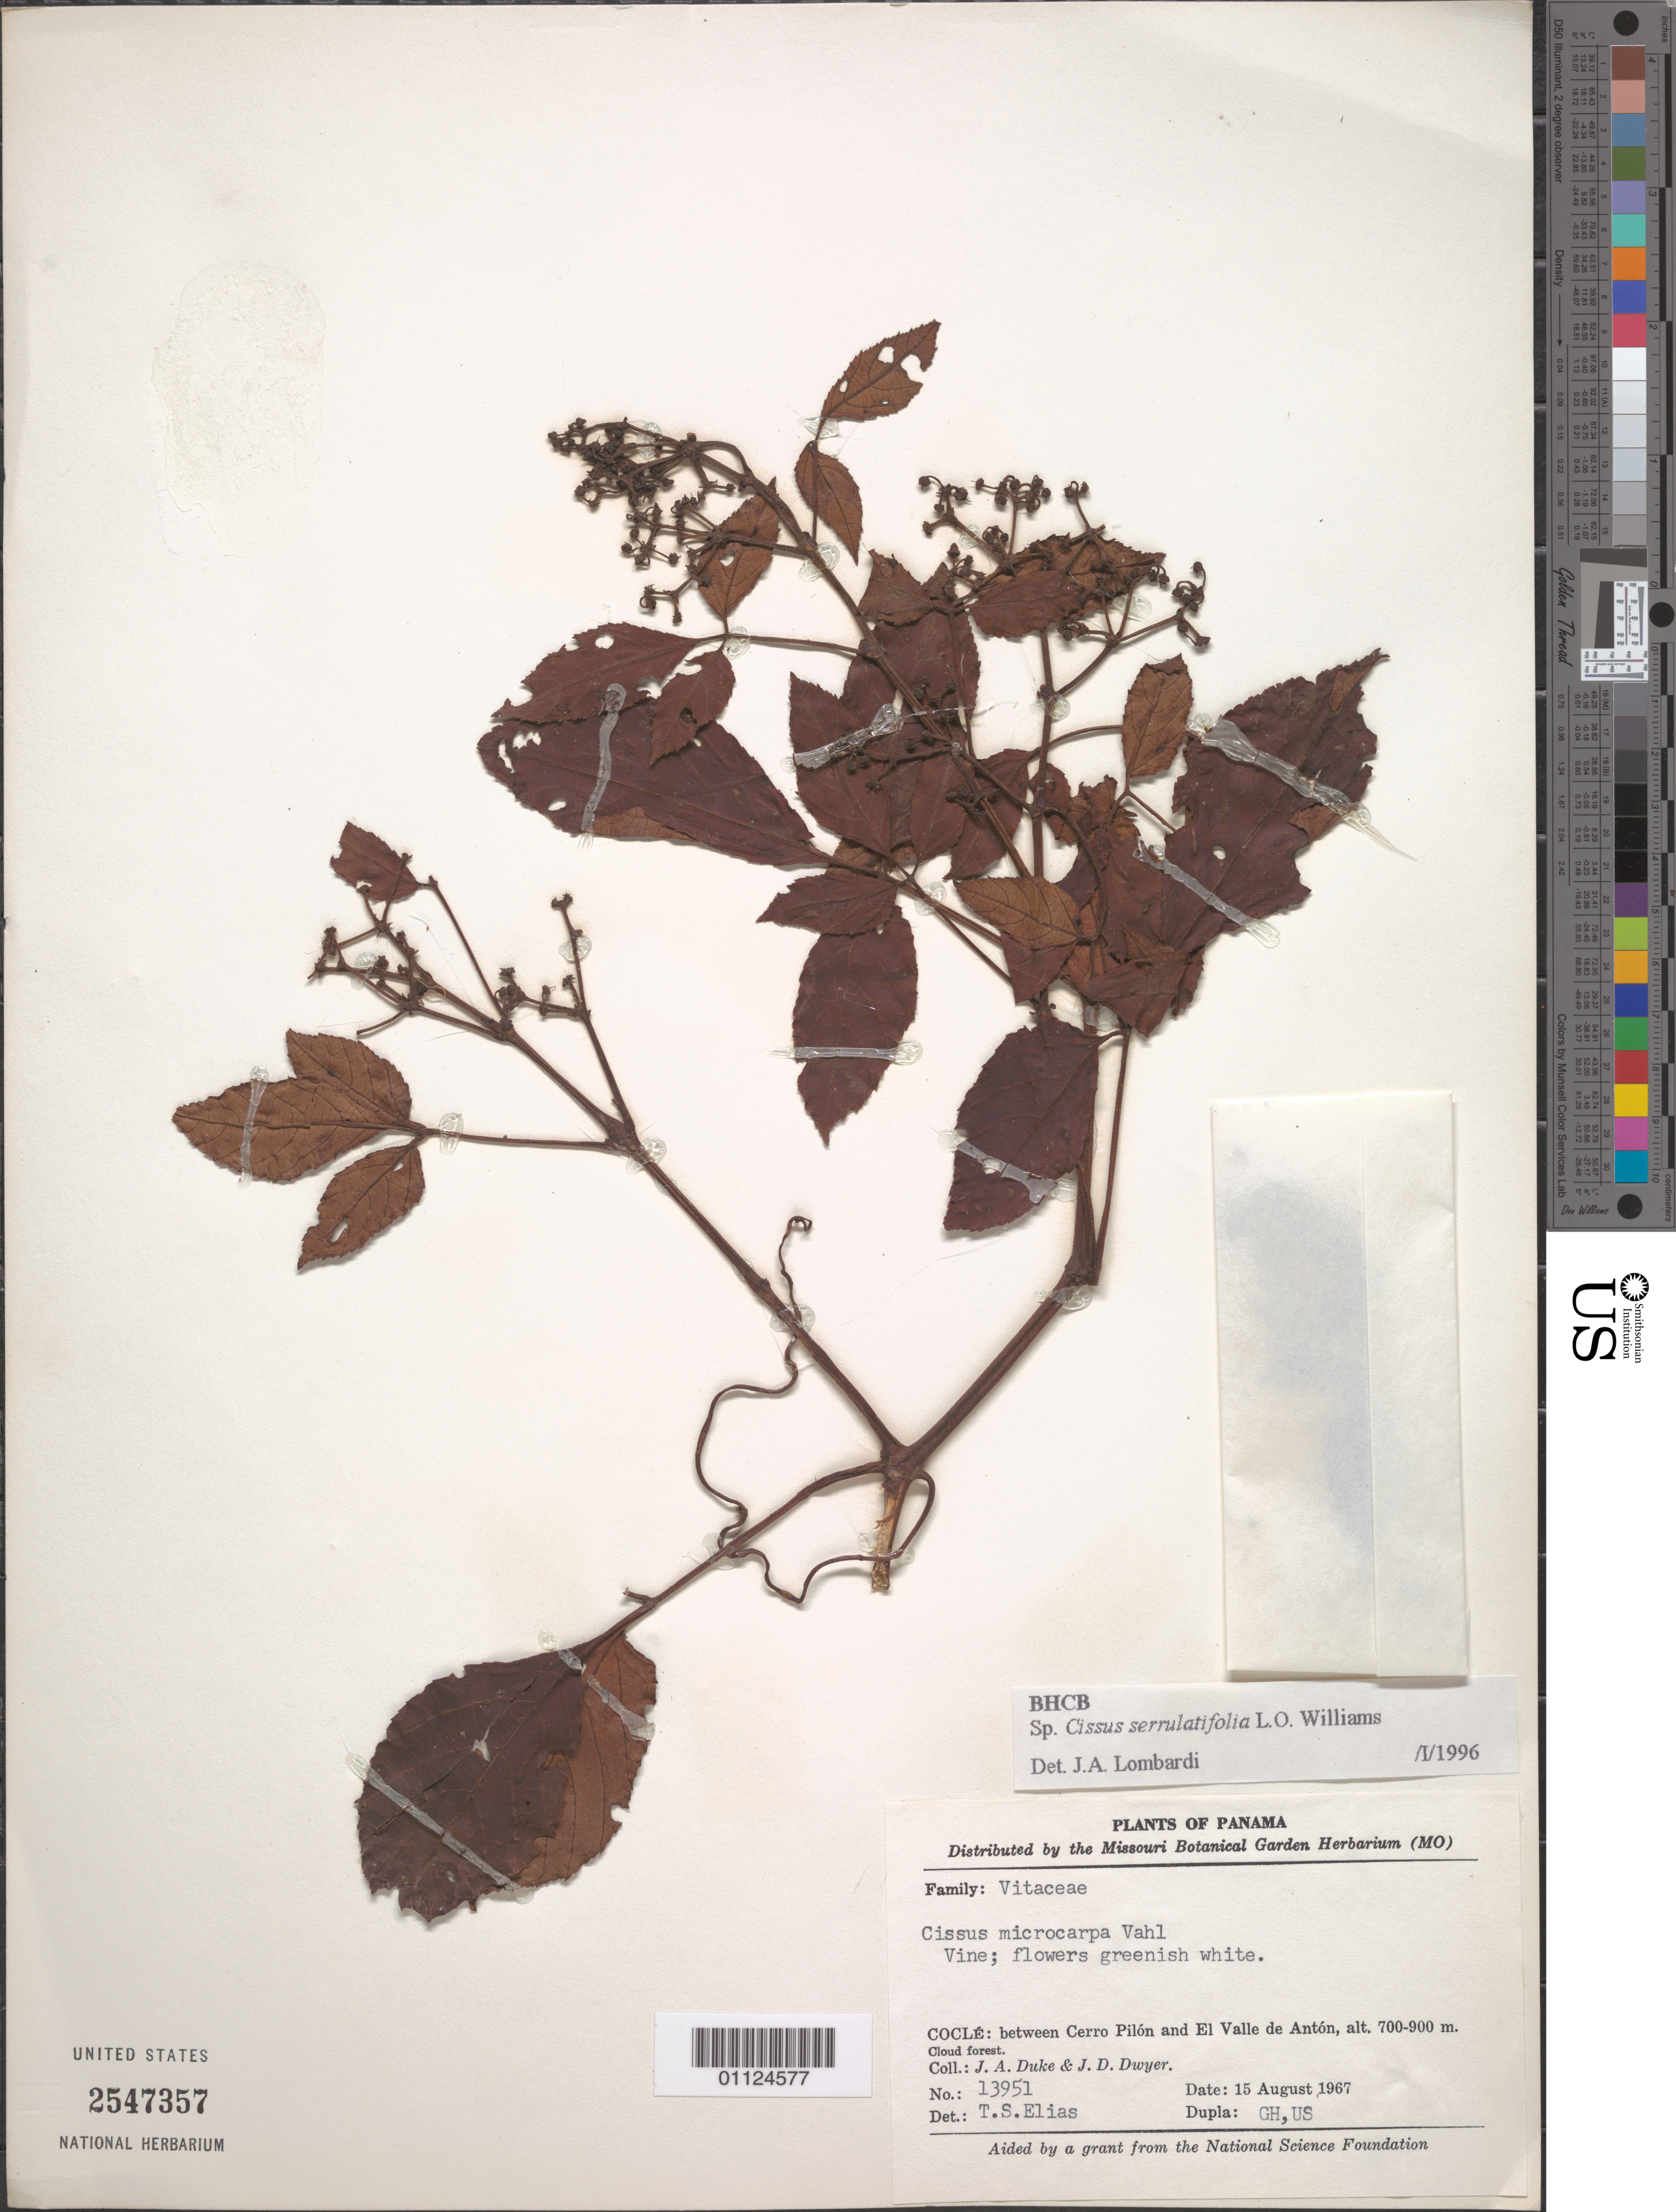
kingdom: Plantae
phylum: Tracheophyta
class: Magnoliopsida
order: Vitales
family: Vitaceae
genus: Cissus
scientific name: Cissus serrulatifolia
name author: L.O. Williams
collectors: J. A. Duke & J. D. Dwyer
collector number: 13951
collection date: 1967-08-15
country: Panama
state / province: Coclé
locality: Between Cerro Pilon and El Valle de Anton.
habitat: Vine.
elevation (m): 700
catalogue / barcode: US 2547357